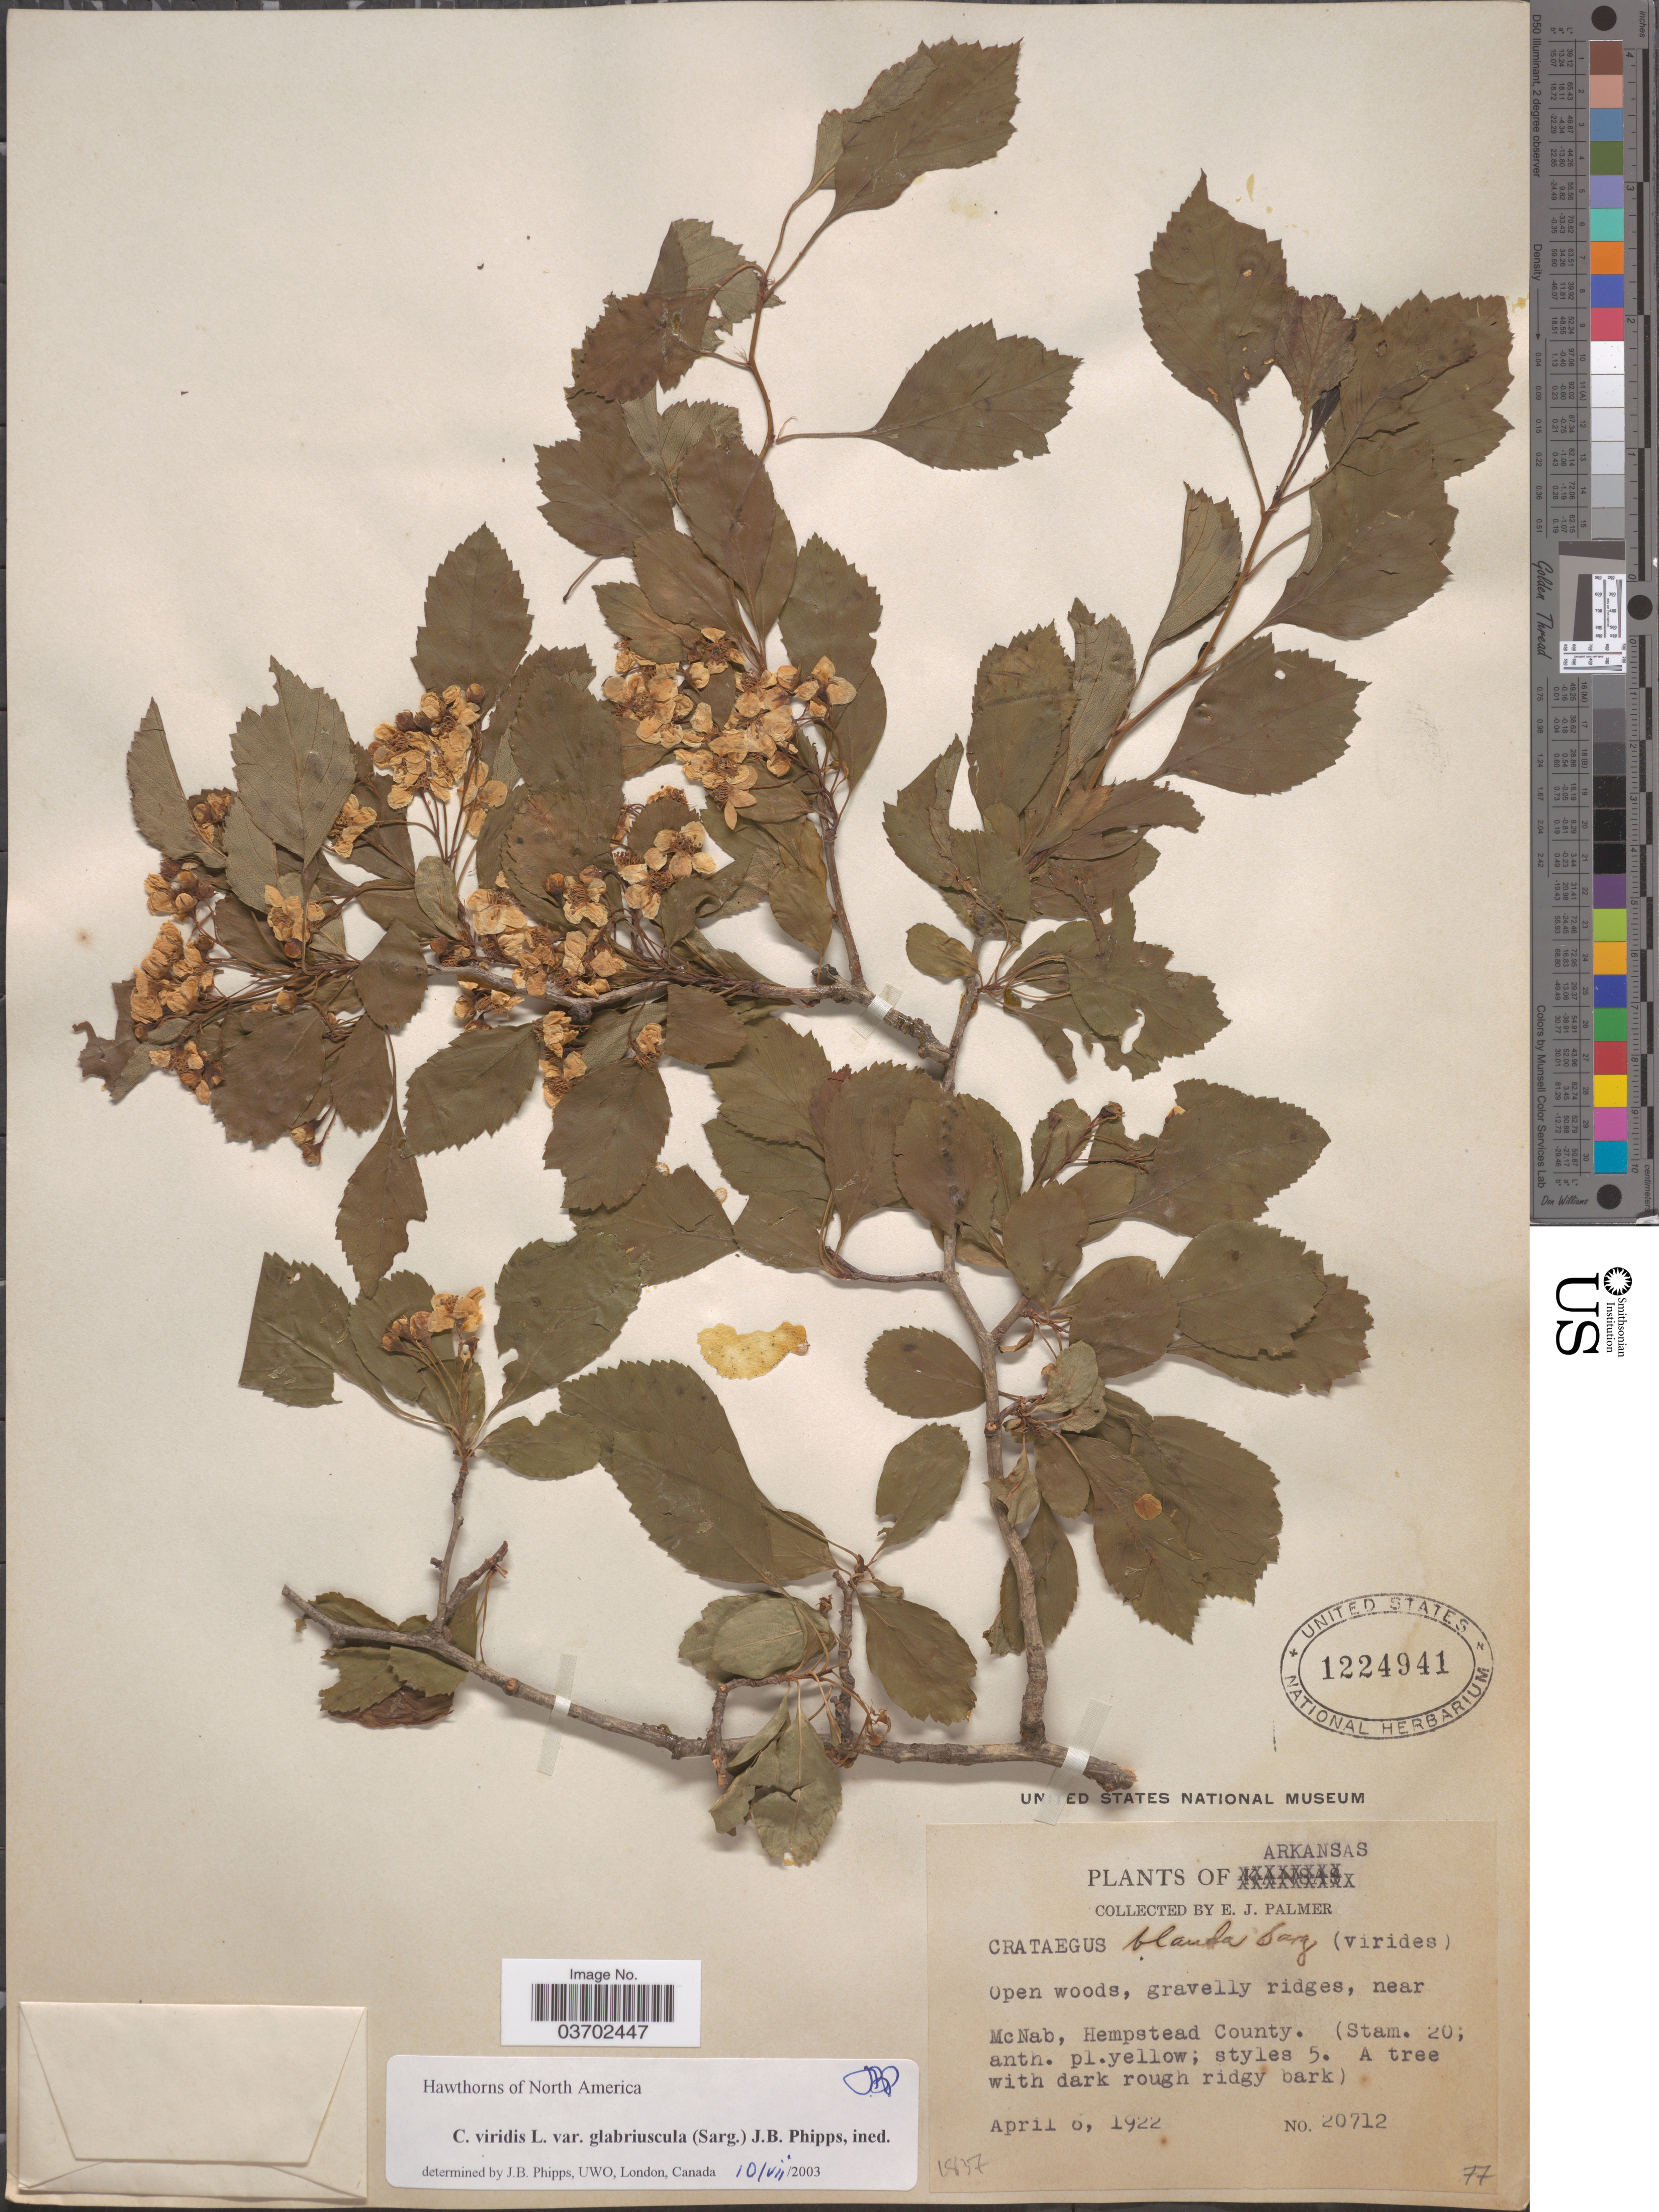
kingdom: Plantae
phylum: Tracheophyta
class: Magnoliopsida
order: Rosales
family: Rosaceae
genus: Crataegus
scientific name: Crataegus viridis var. glabriuscula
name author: (Sarg.) J.B. Phipps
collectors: E. J. Palmer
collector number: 20712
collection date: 1922-04-06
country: United States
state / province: Arkansas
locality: Near McNab, Hempstead County.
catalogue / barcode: US 1224941